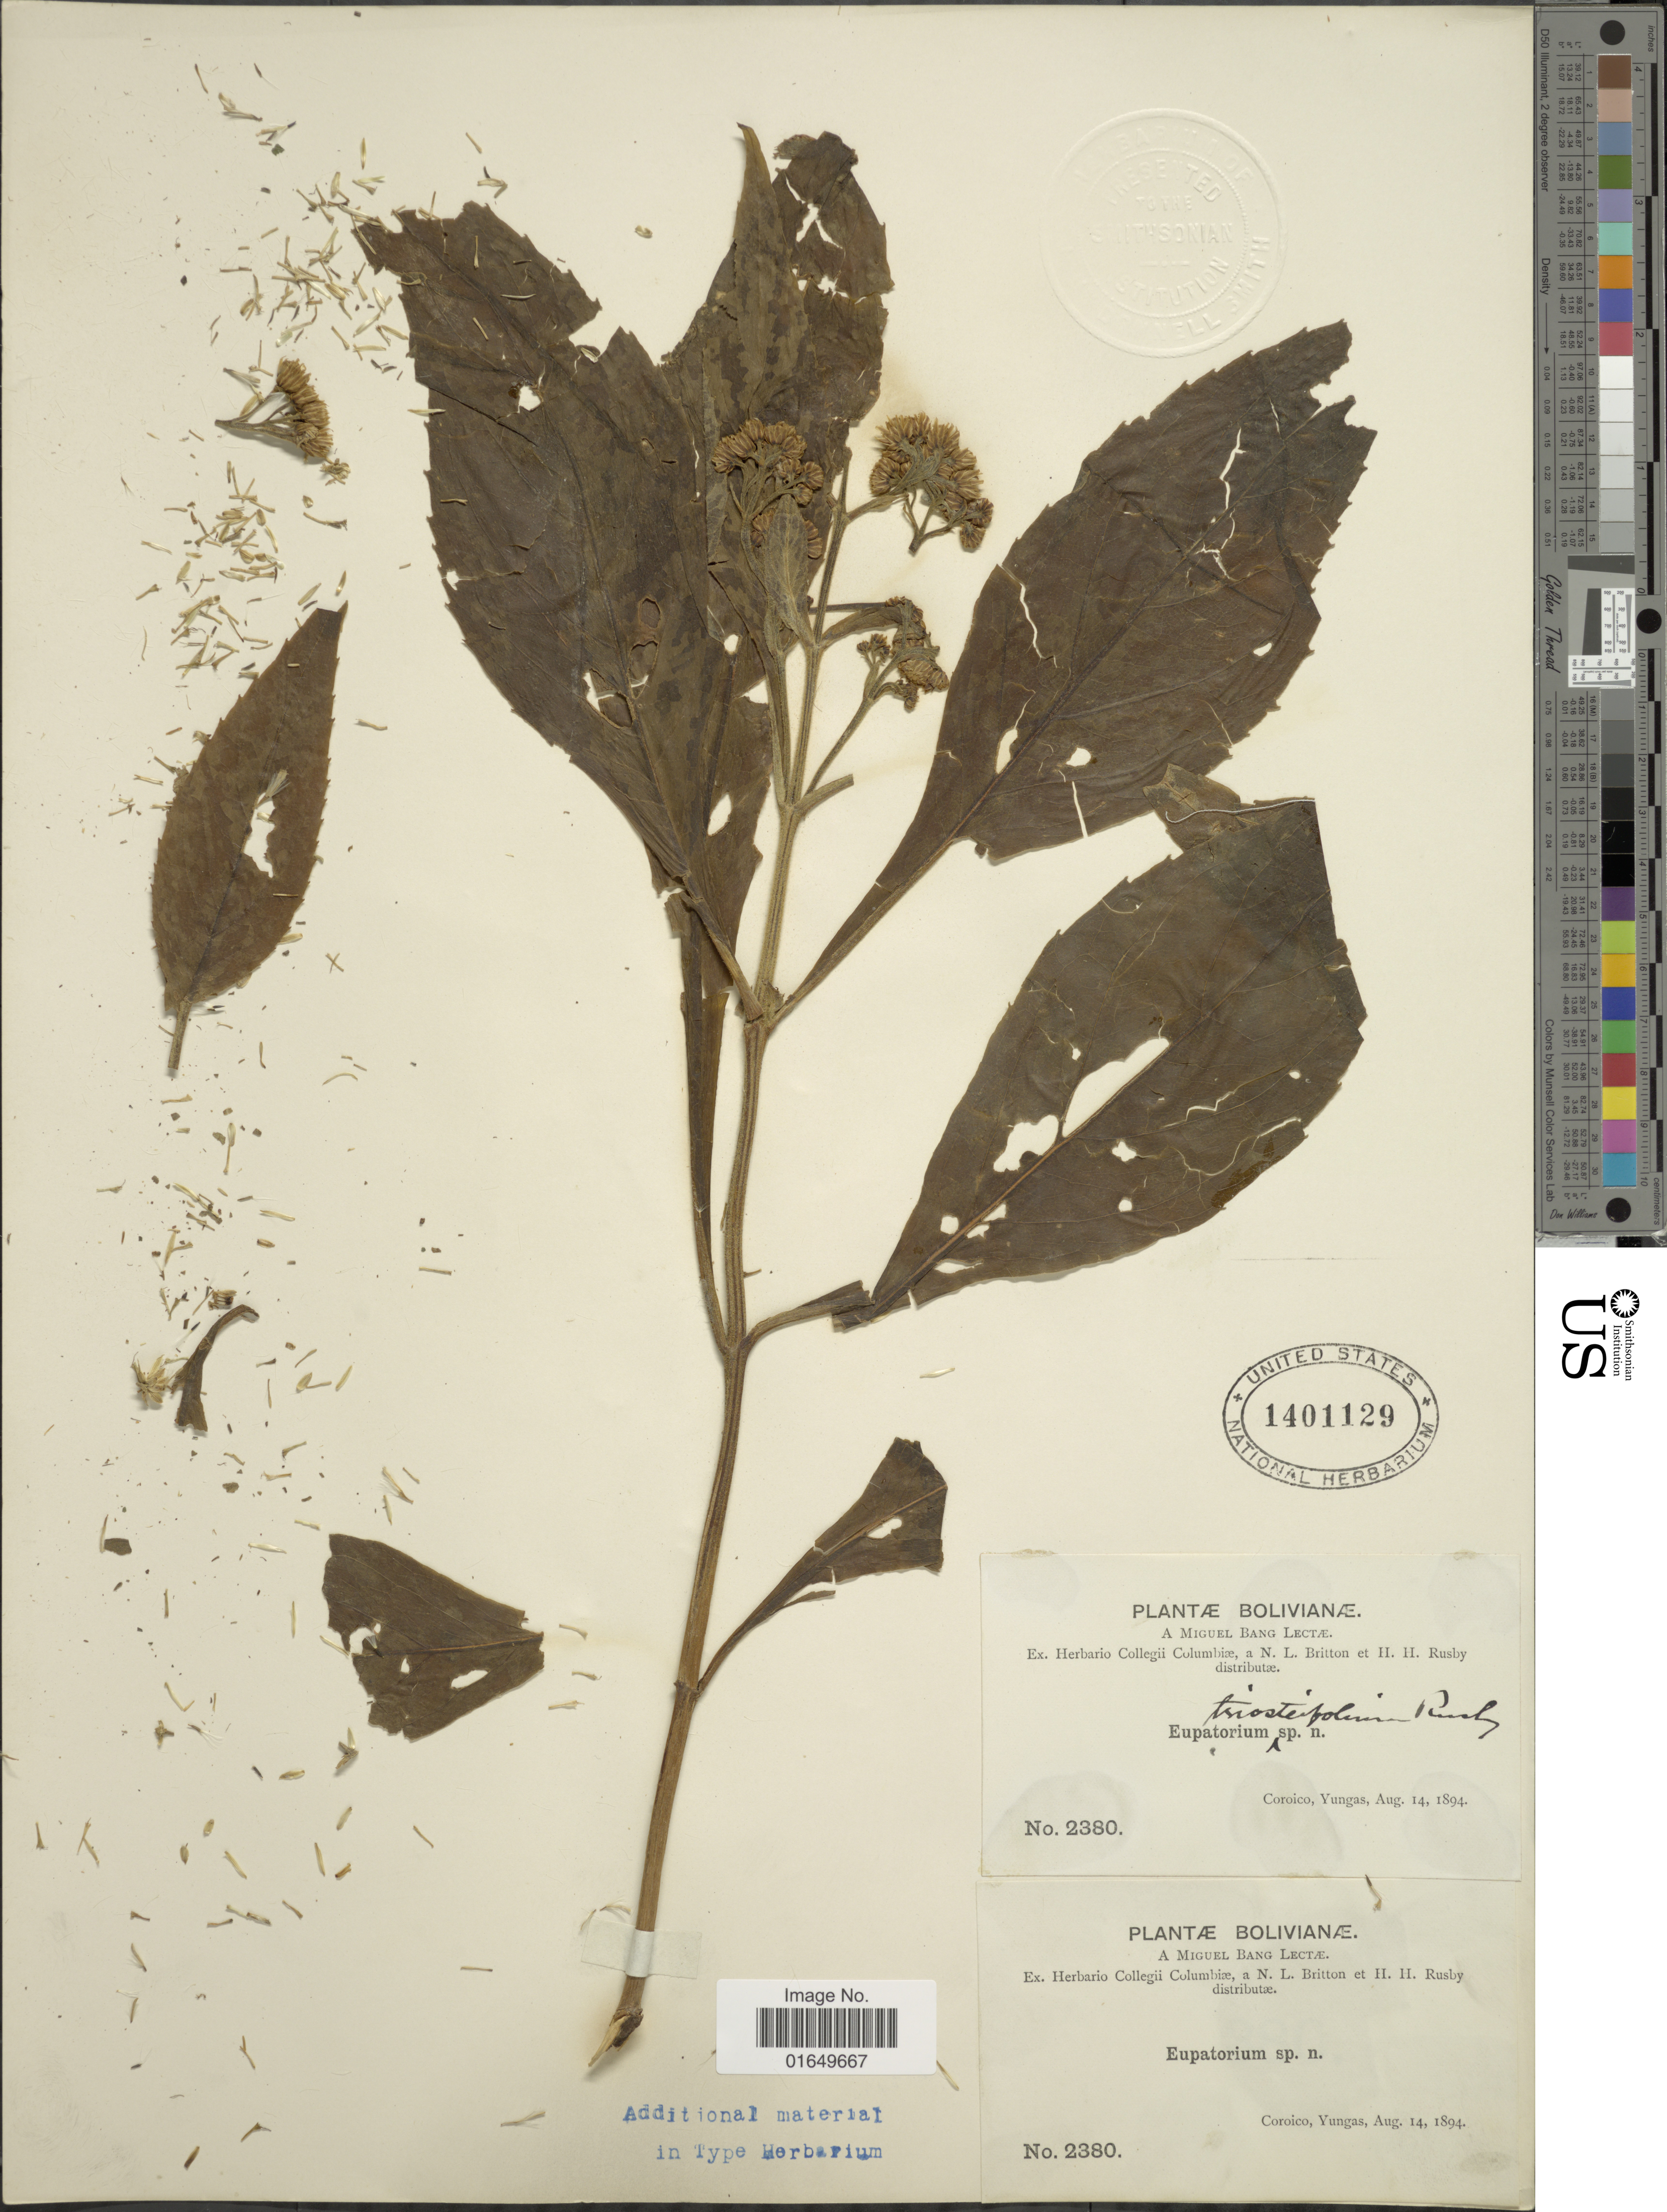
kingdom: Plantae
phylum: Tracheophyta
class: Magnoliopsida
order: Asterales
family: Asteraceae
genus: Ayapanopsis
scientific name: Ayapanopsis triosteifolia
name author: (Rusby) R.M. King & H. Rob.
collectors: M. Bang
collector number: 2380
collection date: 1894-08-14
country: Bolivia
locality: Coroico, Yungas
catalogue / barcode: US 1401129